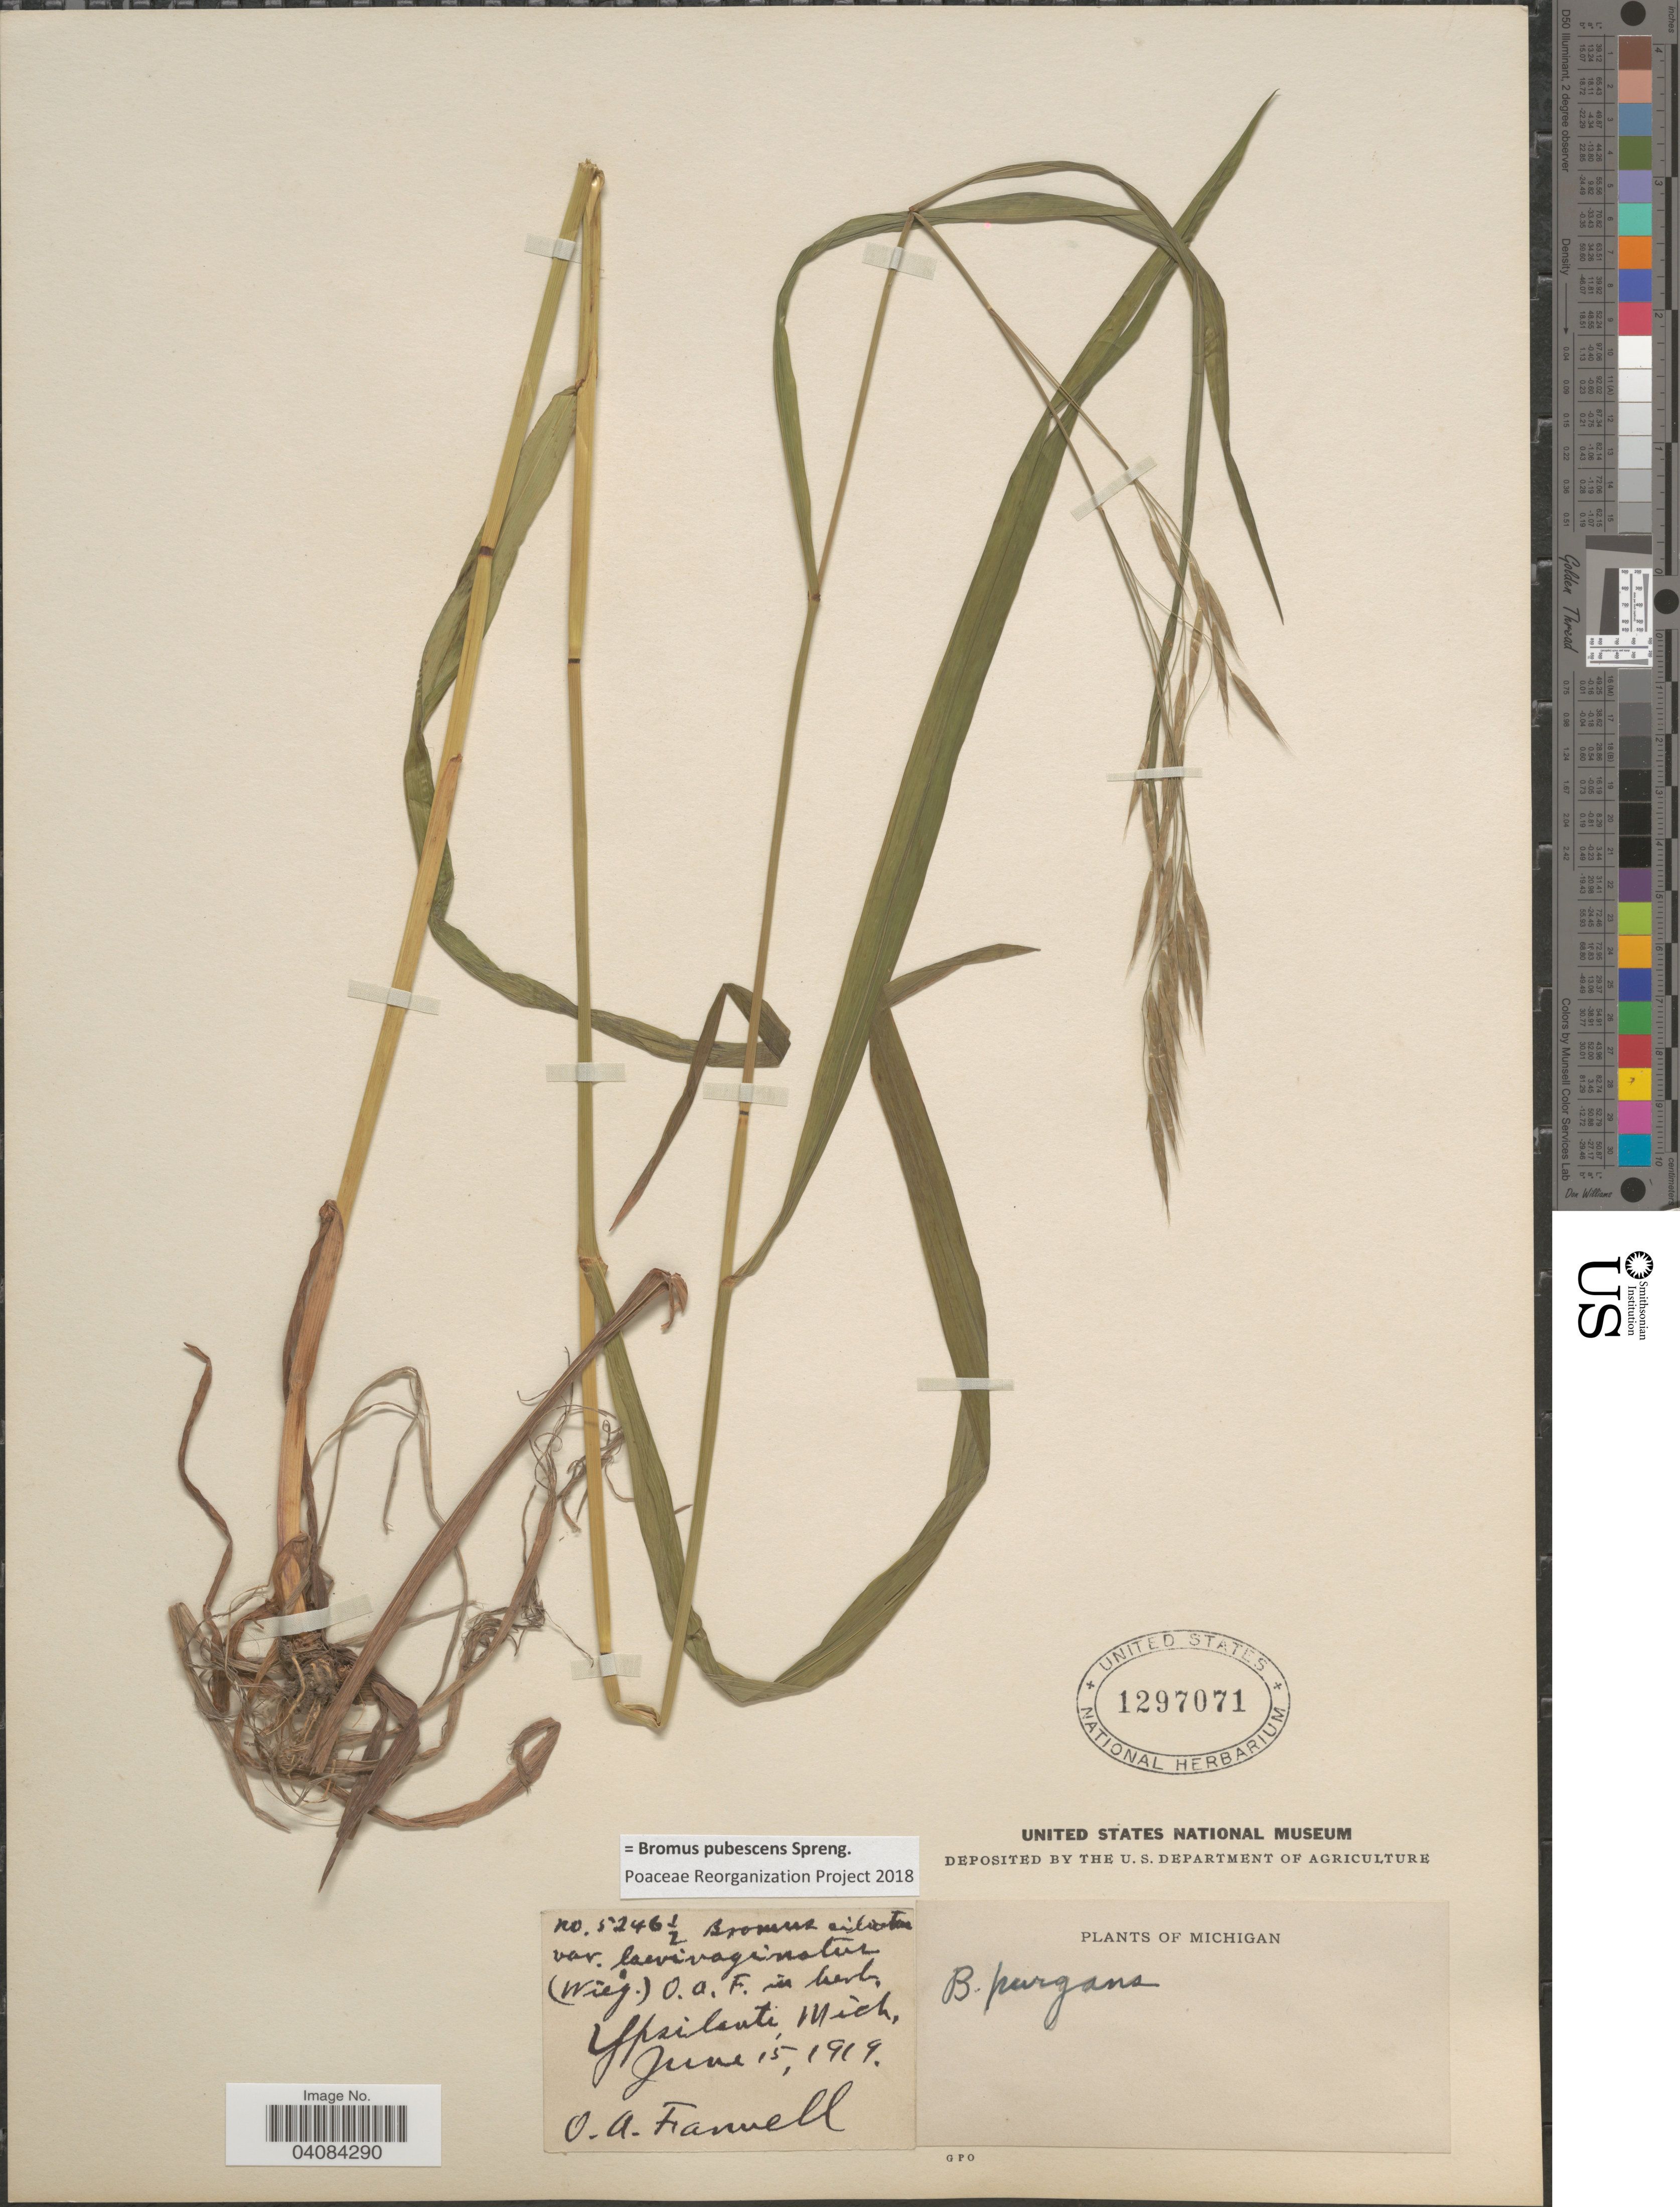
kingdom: Plantae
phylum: Tracheophyta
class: Liliopsida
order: Poales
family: Poaceae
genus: Bromus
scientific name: Bromus pubescens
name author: Muhl. ex Willd.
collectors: O. Farwell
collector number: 5246½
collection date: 1919-06-15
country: United States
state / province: Michigan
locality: Ypsilanti.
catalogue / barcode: US 1297071